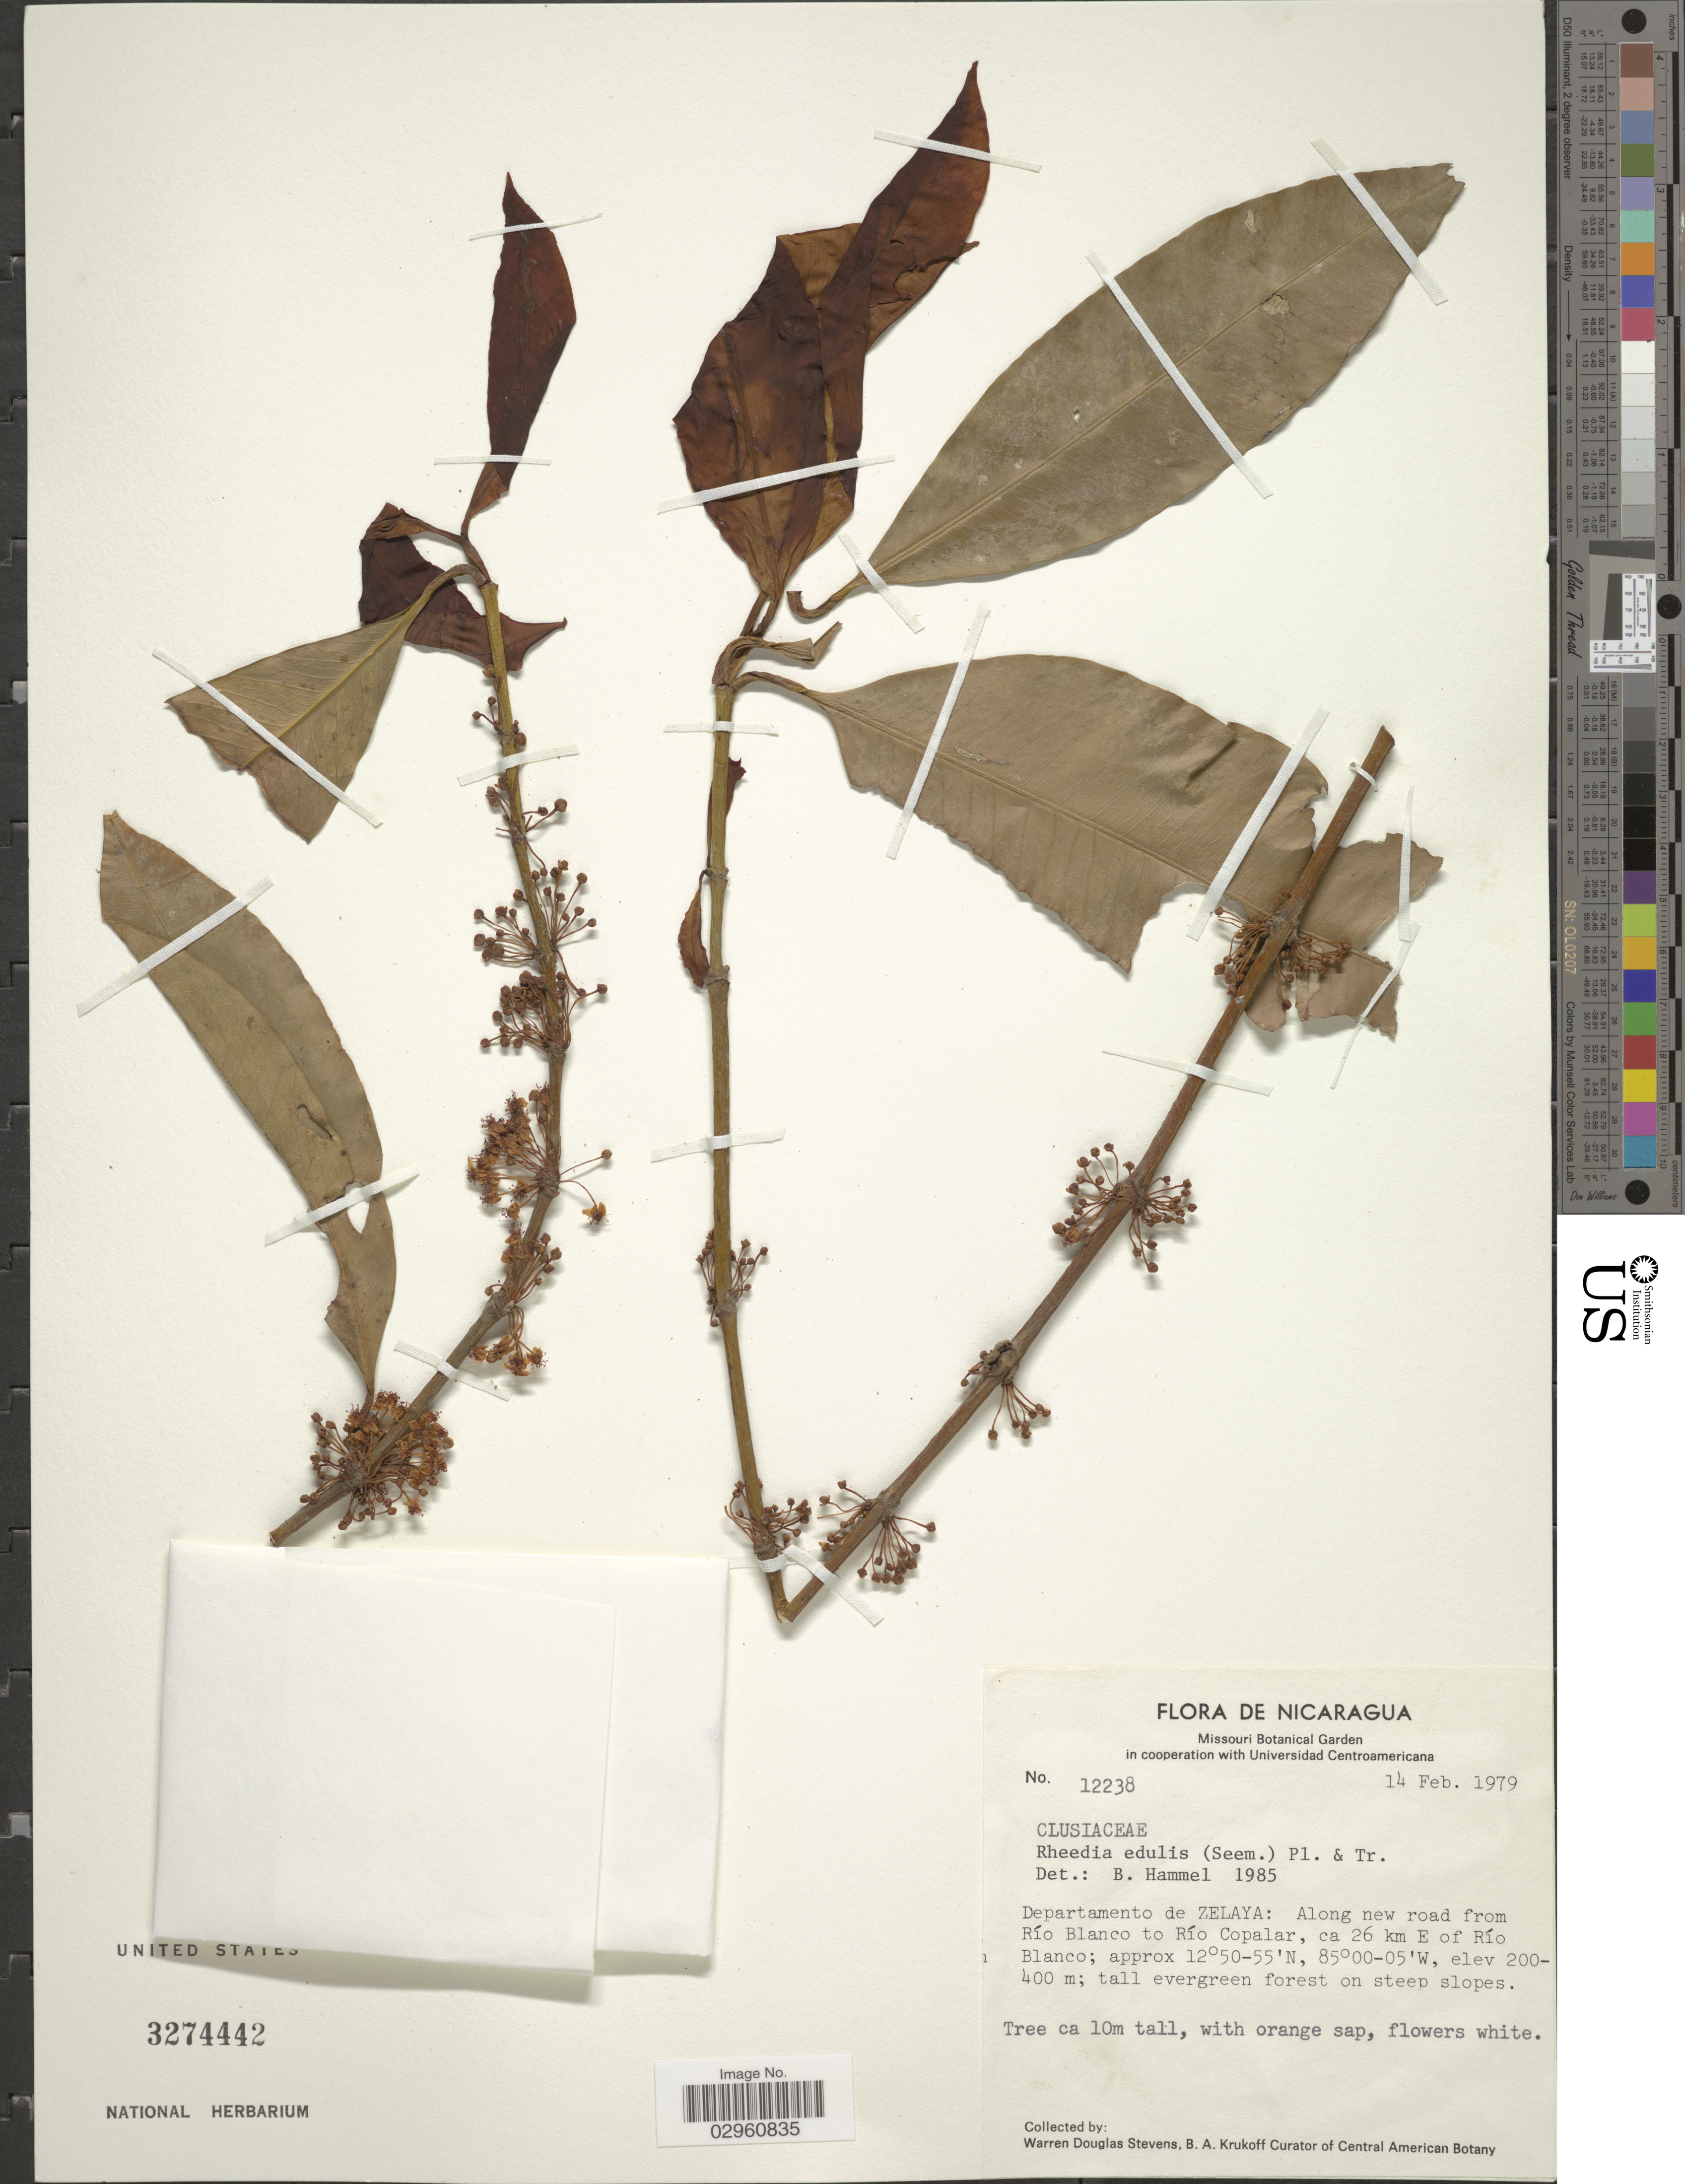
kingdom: Plantae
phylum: Tracheophyta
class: Magnoliopsida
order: Malpighiales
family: Clusiaceae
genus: Garcinia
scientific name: Garcinia intermedia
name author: (Pittier) Hammel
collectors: W. D. Stevens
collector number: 12238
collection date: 1979-02-14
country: Nicaragua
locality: Departamento de Zelaya: Along new road from Río Blanco to Río Copalar, ca 26 km E of Río Blanco.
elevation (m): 200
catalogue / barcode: US 3274442